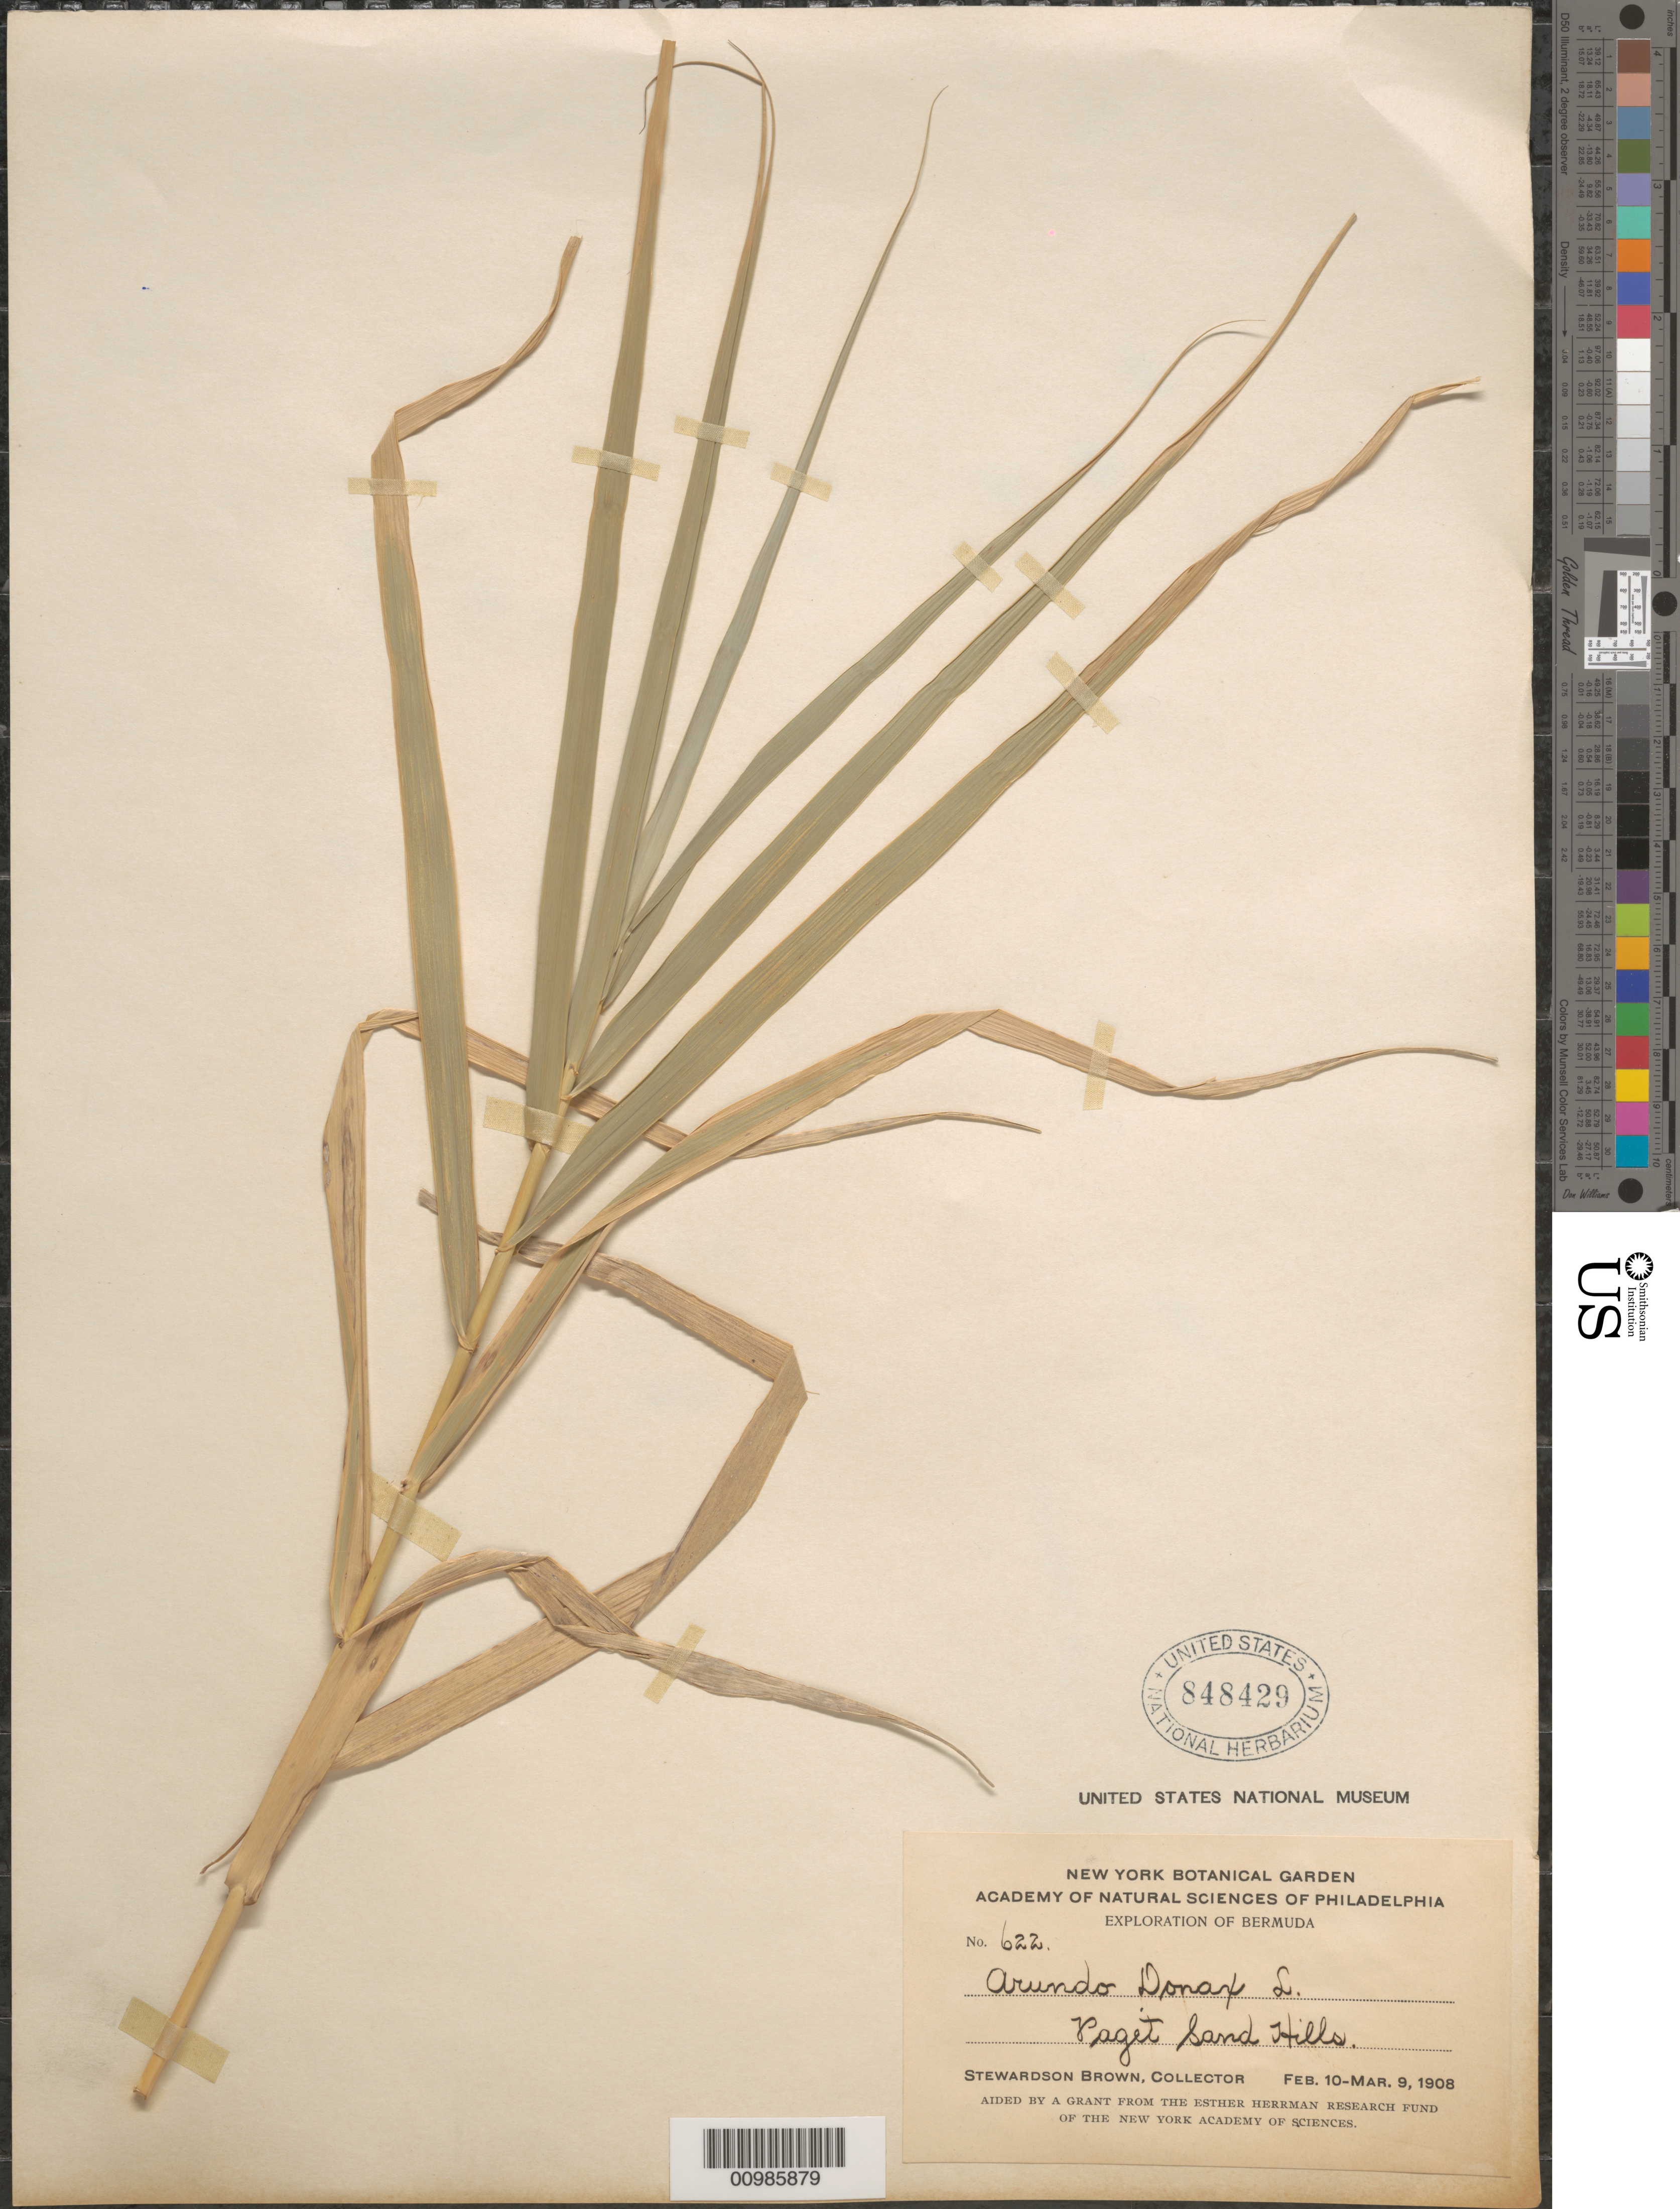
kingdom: Plantae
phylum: Tracheophyta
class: Liliopsida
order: Poales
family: Poaceae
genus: Arundo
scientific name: Arundo donax f. donax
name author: L.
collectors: S. Brown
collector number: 622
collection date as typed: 10 Feb 1908 to09 Mar 1908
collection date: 1908-02-10/1908-03-09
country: Bermuda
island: Bermuda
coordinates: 0 N, 0 E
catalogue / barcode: US 848429